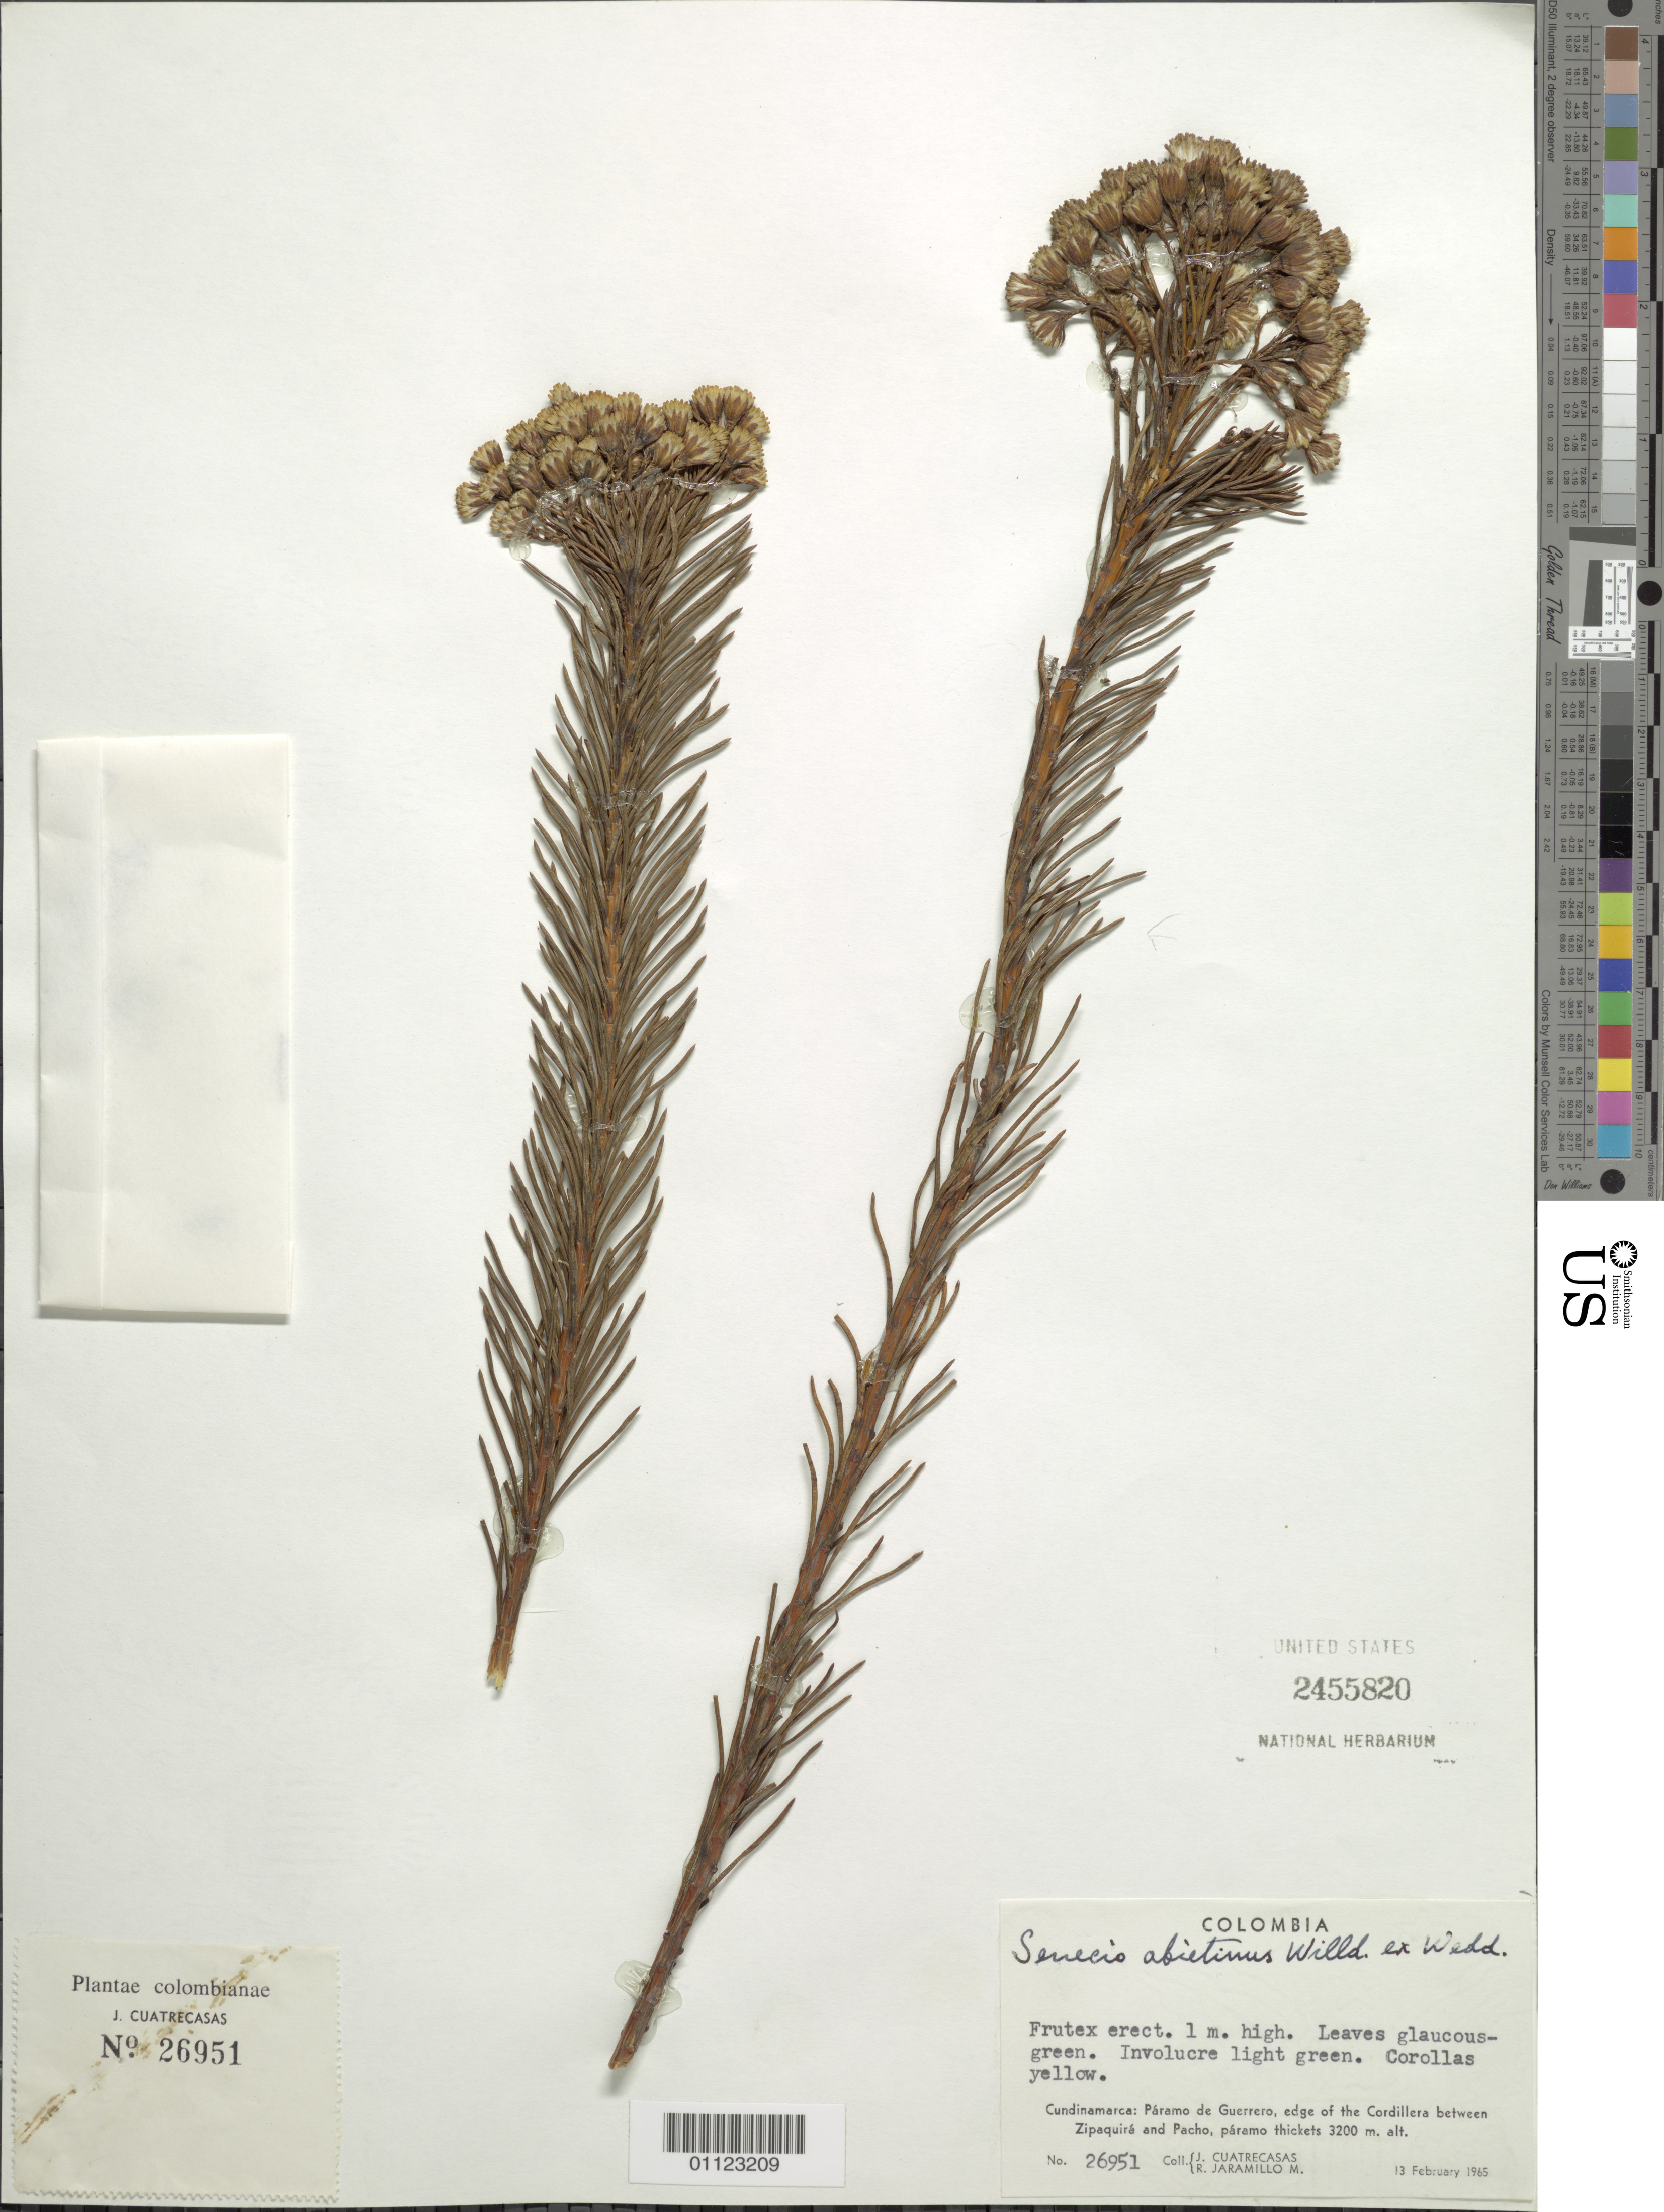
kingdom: Plantae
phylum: Tracheophyta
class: Magnoliopsida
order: Asterales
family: Asteraceae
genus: Pentacalia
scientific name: Pentacalia abietina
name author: (Willd. ex Wedd.) Cuatrec.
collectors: J. Cuatrecasas & R. Jaramillo M.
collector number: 26951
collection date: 1965-02-13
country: Colombia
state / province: Cundinamarca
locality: Páramo de Guerrero, edge of the Cordillera between Zipaquirá and Pacho.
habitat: Páramo.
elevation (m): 3200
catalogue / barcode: US 2455820